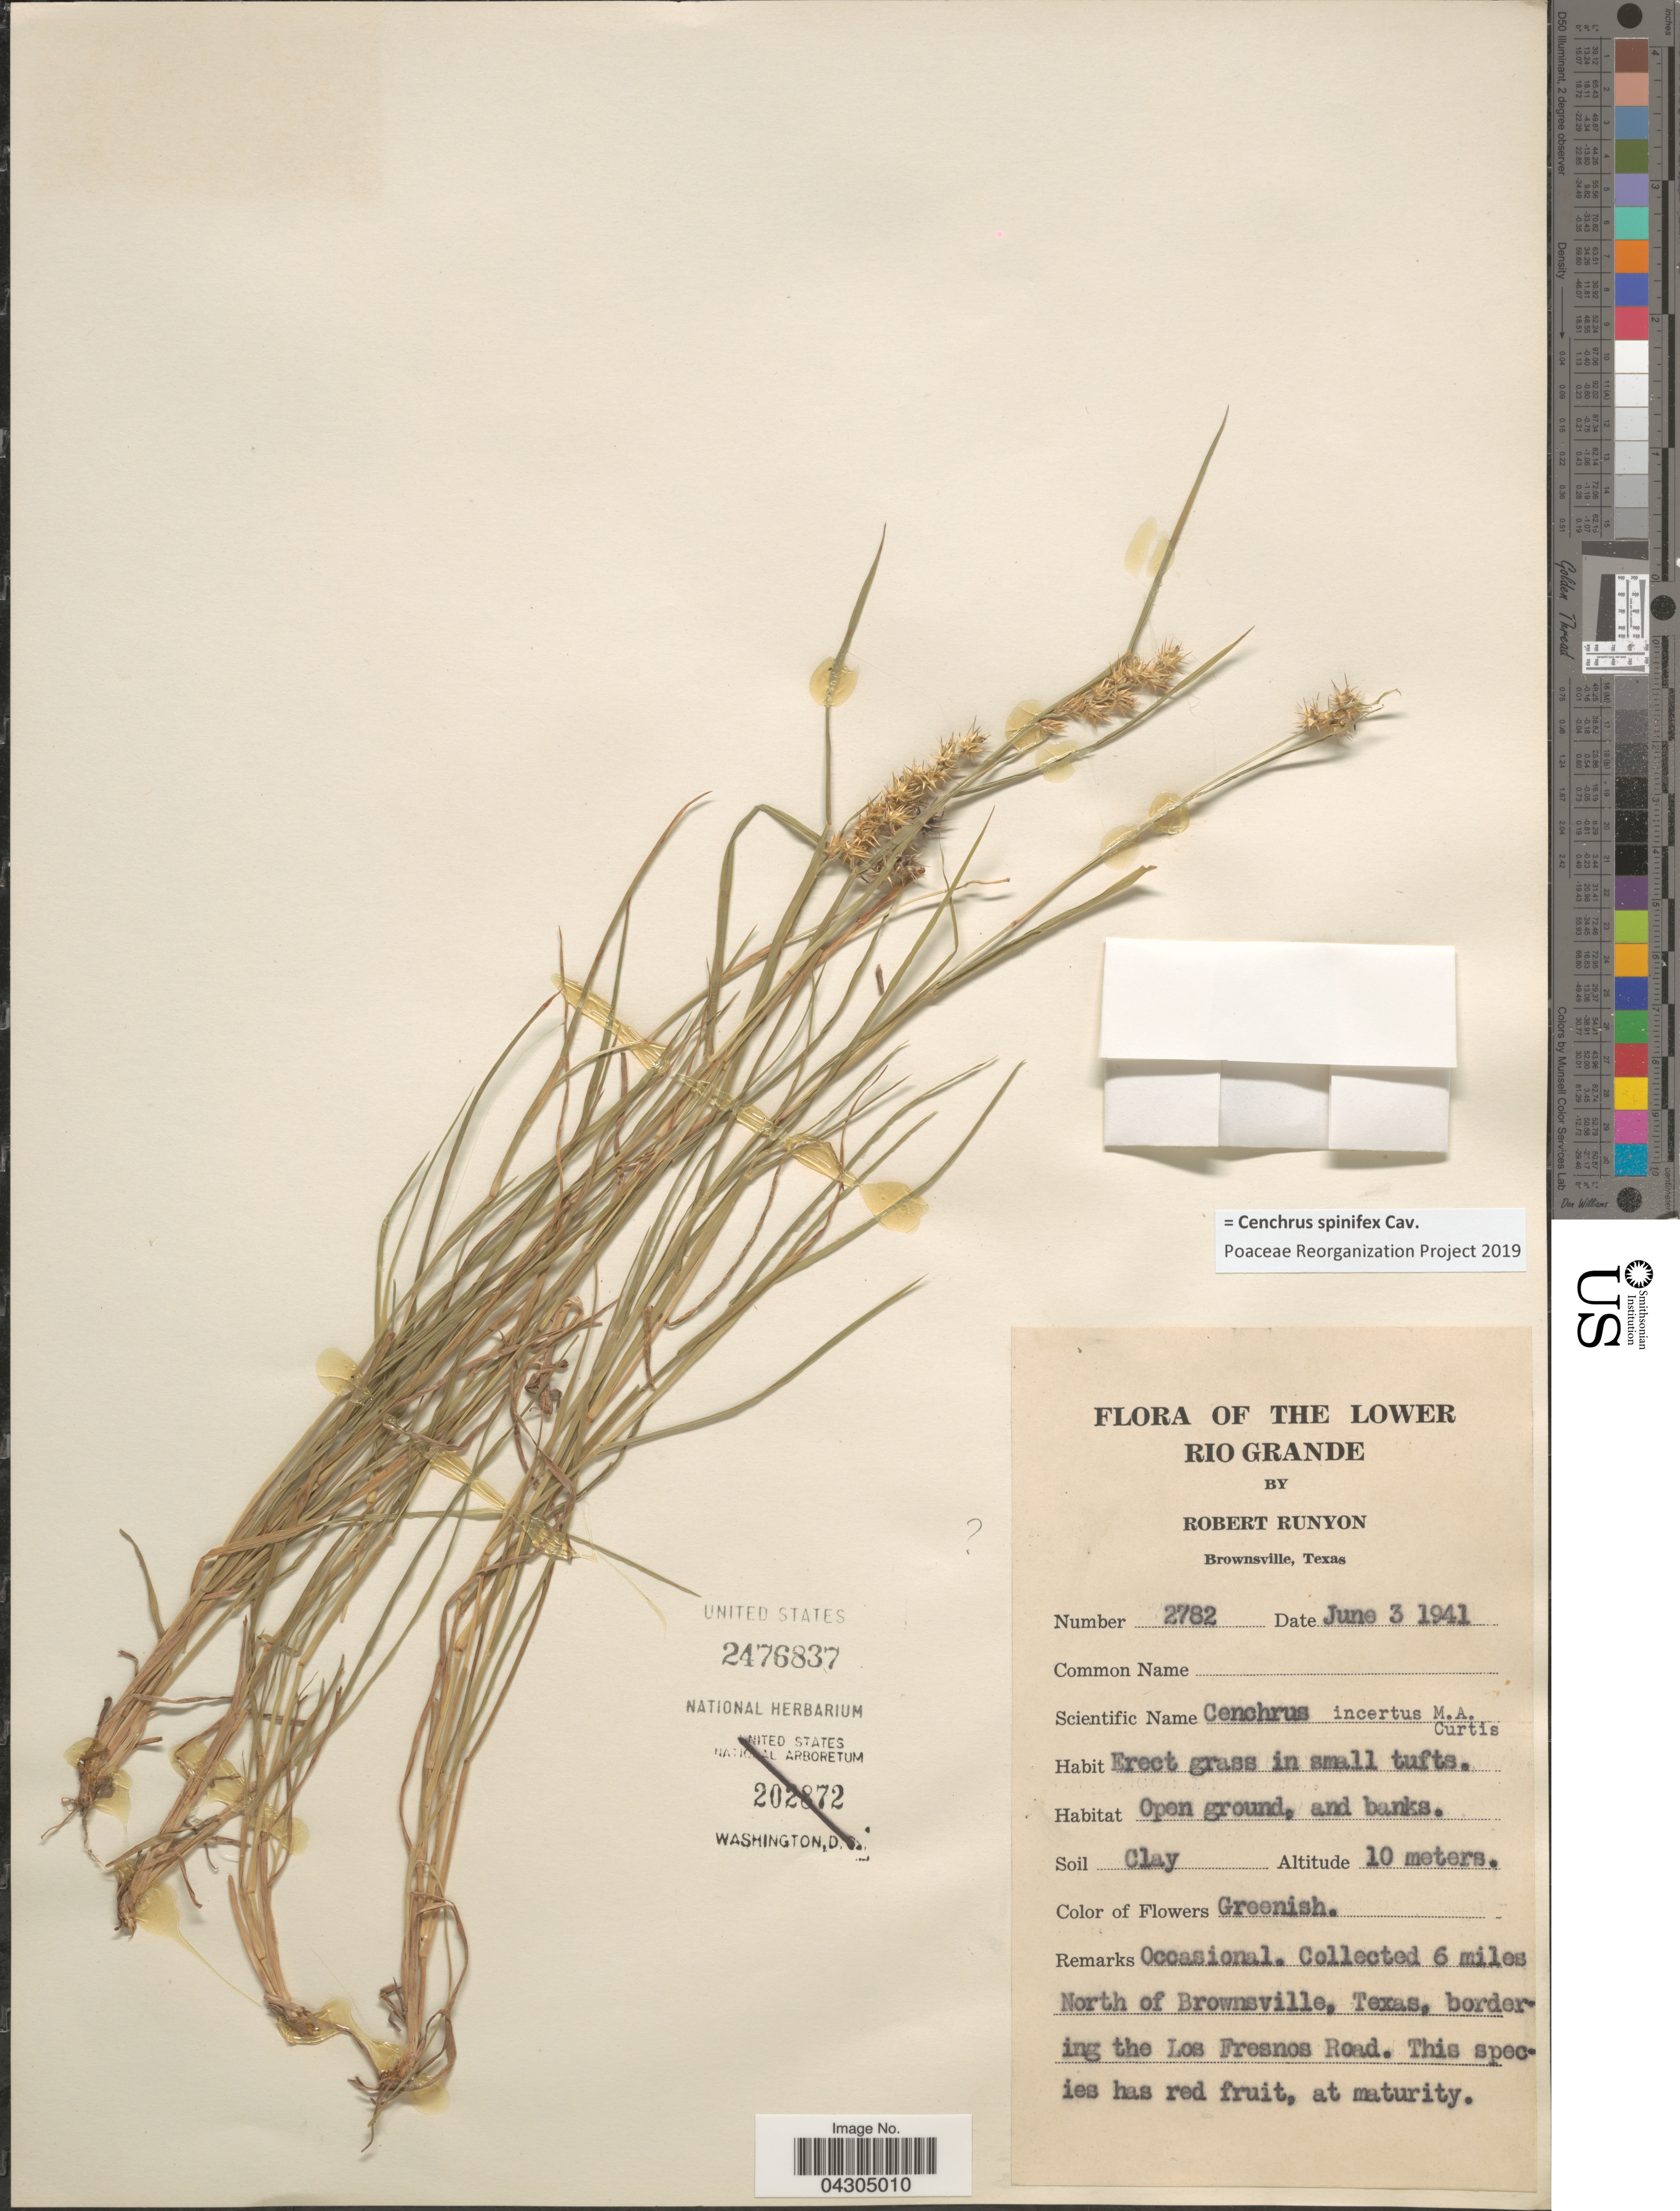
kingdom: Plantae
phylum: Tracheophyta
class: Liliopsida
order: Poales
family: Poaceae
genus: Cenchrus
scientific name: Cenchrus spinifex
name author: Cav.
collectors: R. Runyon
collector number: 2782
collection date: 1941-06-03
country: United States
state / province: Texas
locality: The Lower Rio Grande. Brownsville. 6 miles North of Brownsville, bordering the Los Fresnos Road.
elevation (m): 10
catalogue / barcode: US 2476837